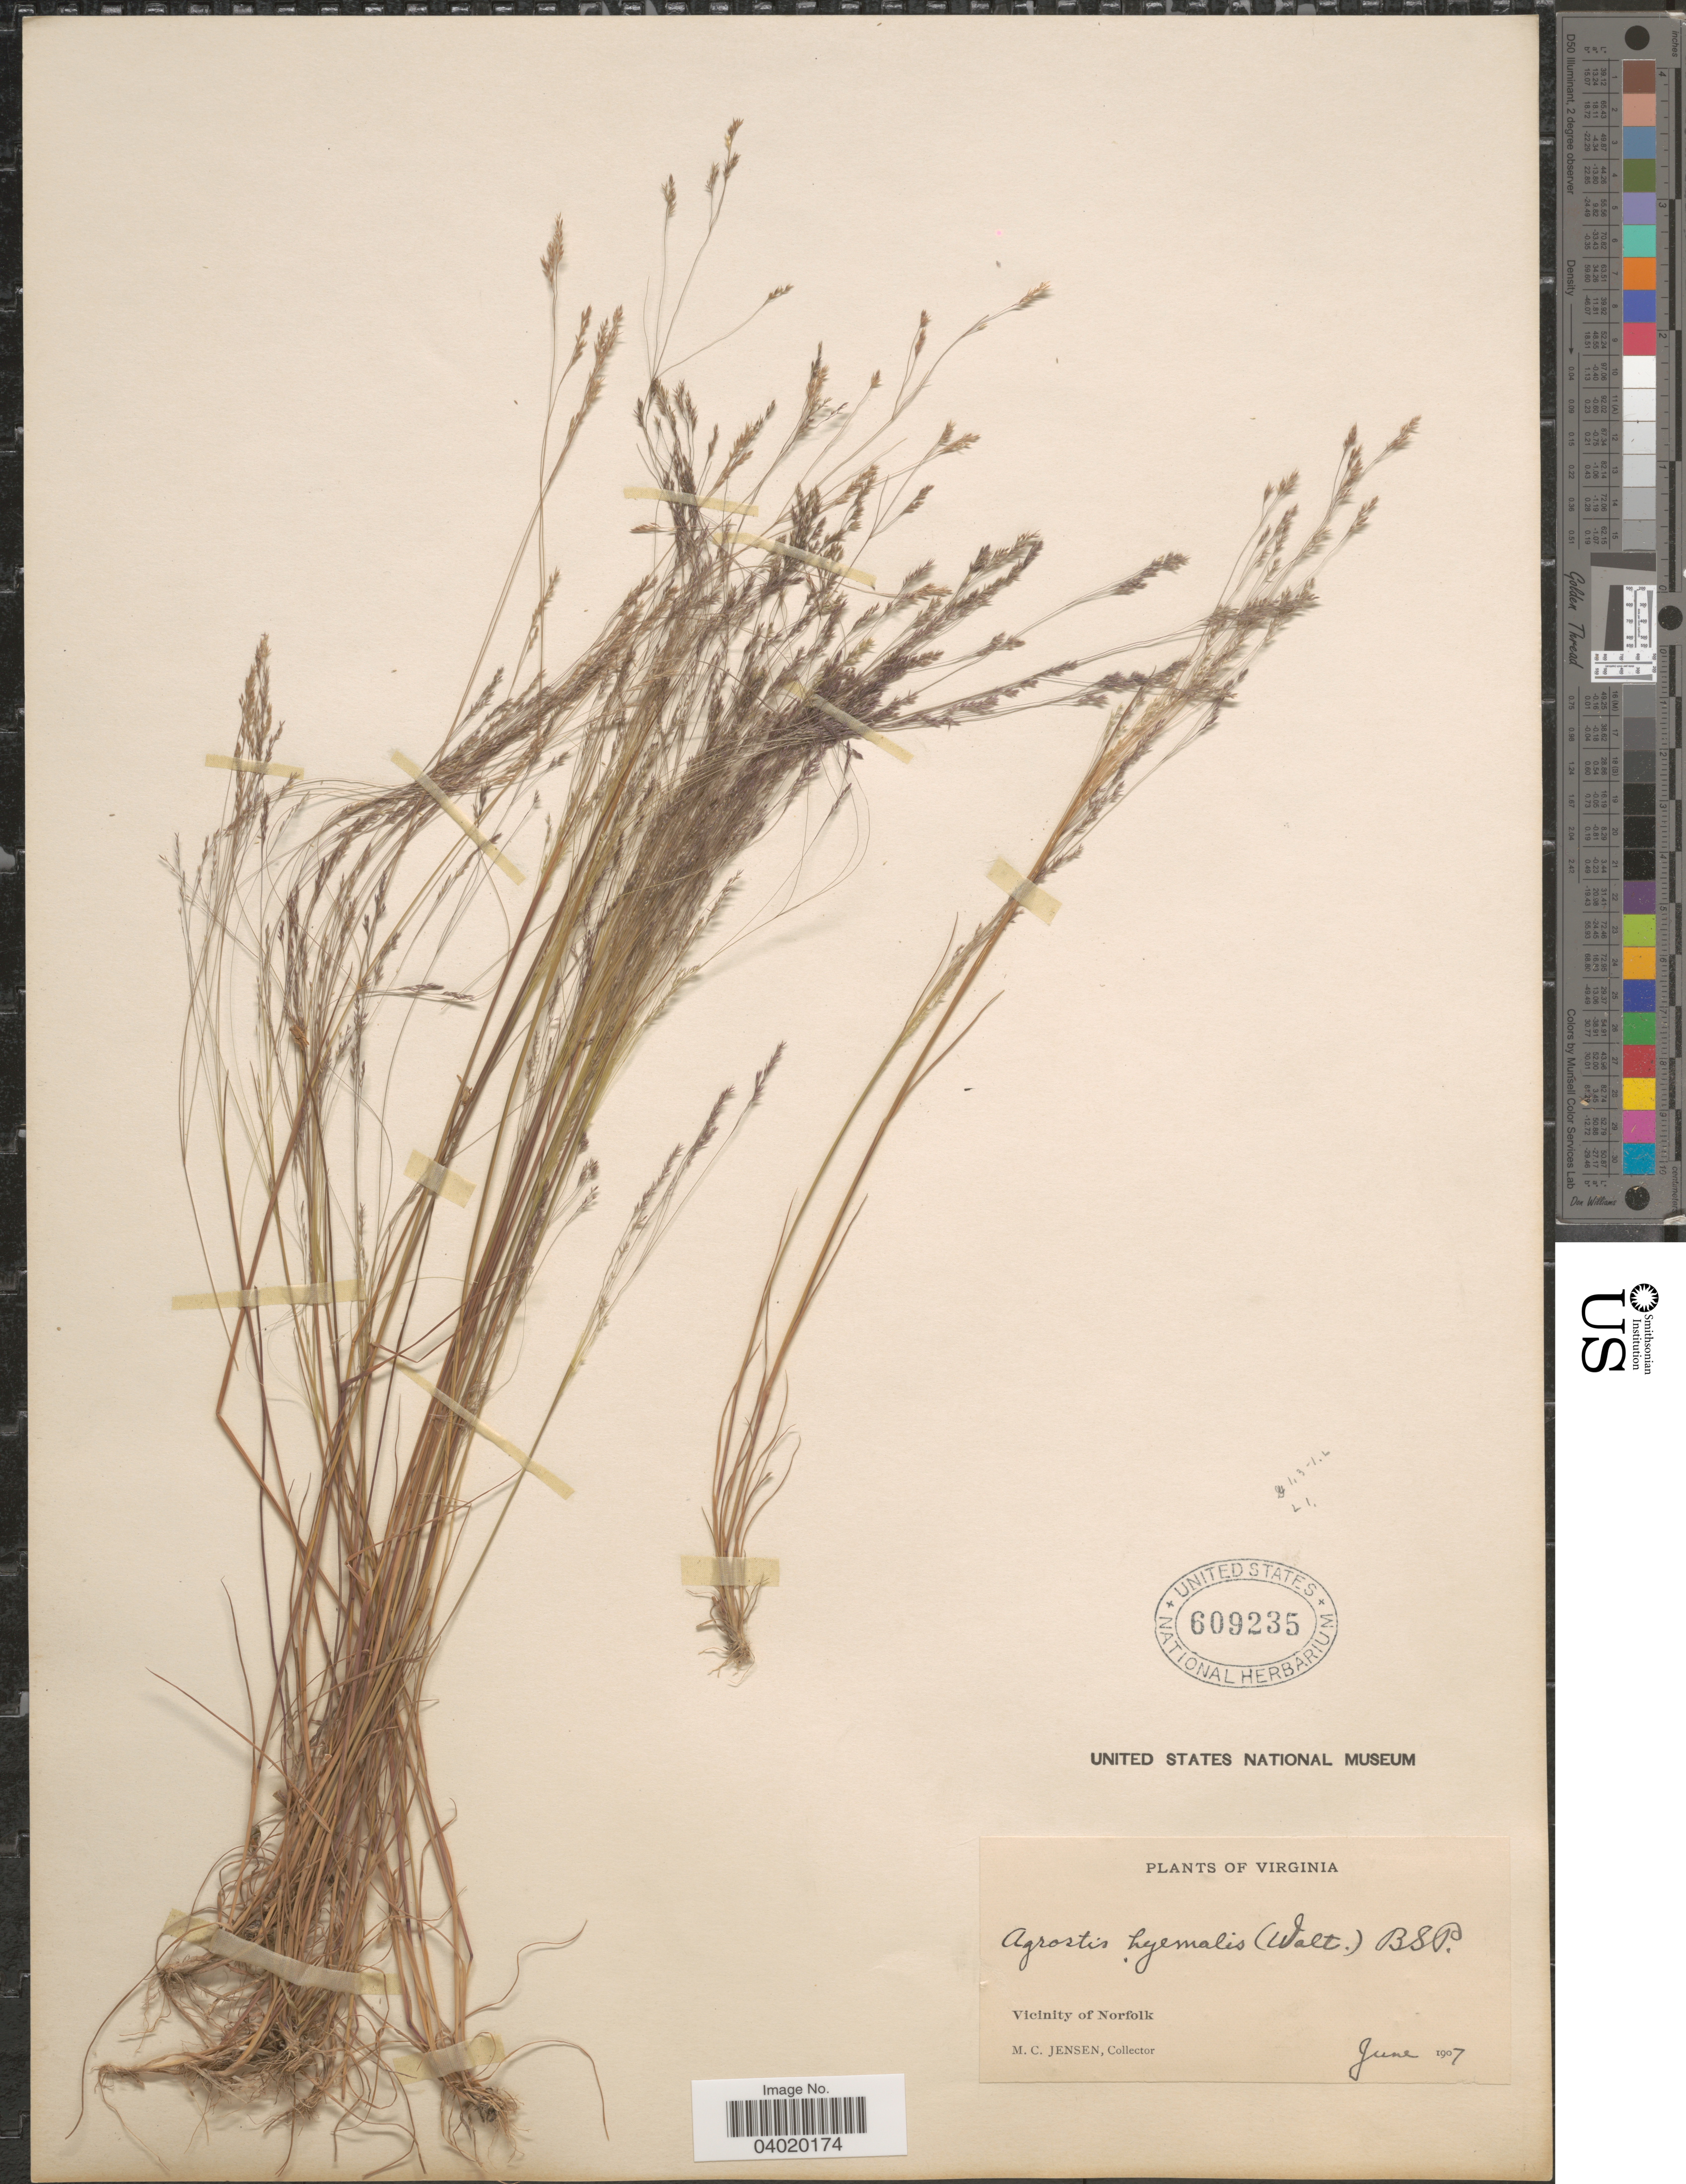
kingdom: Plantae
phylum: Tracheophyta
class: Liliopsida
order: Poales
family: Poaceae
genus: Agrostis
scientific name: Agrostis hyemalis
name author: (Walter) Britton et al.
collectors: M. C. Jensen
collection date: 1907-06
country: United States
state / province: Virginia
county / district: City of Norfolk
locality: Vicinity of Norfolk.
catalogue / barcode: US 609235